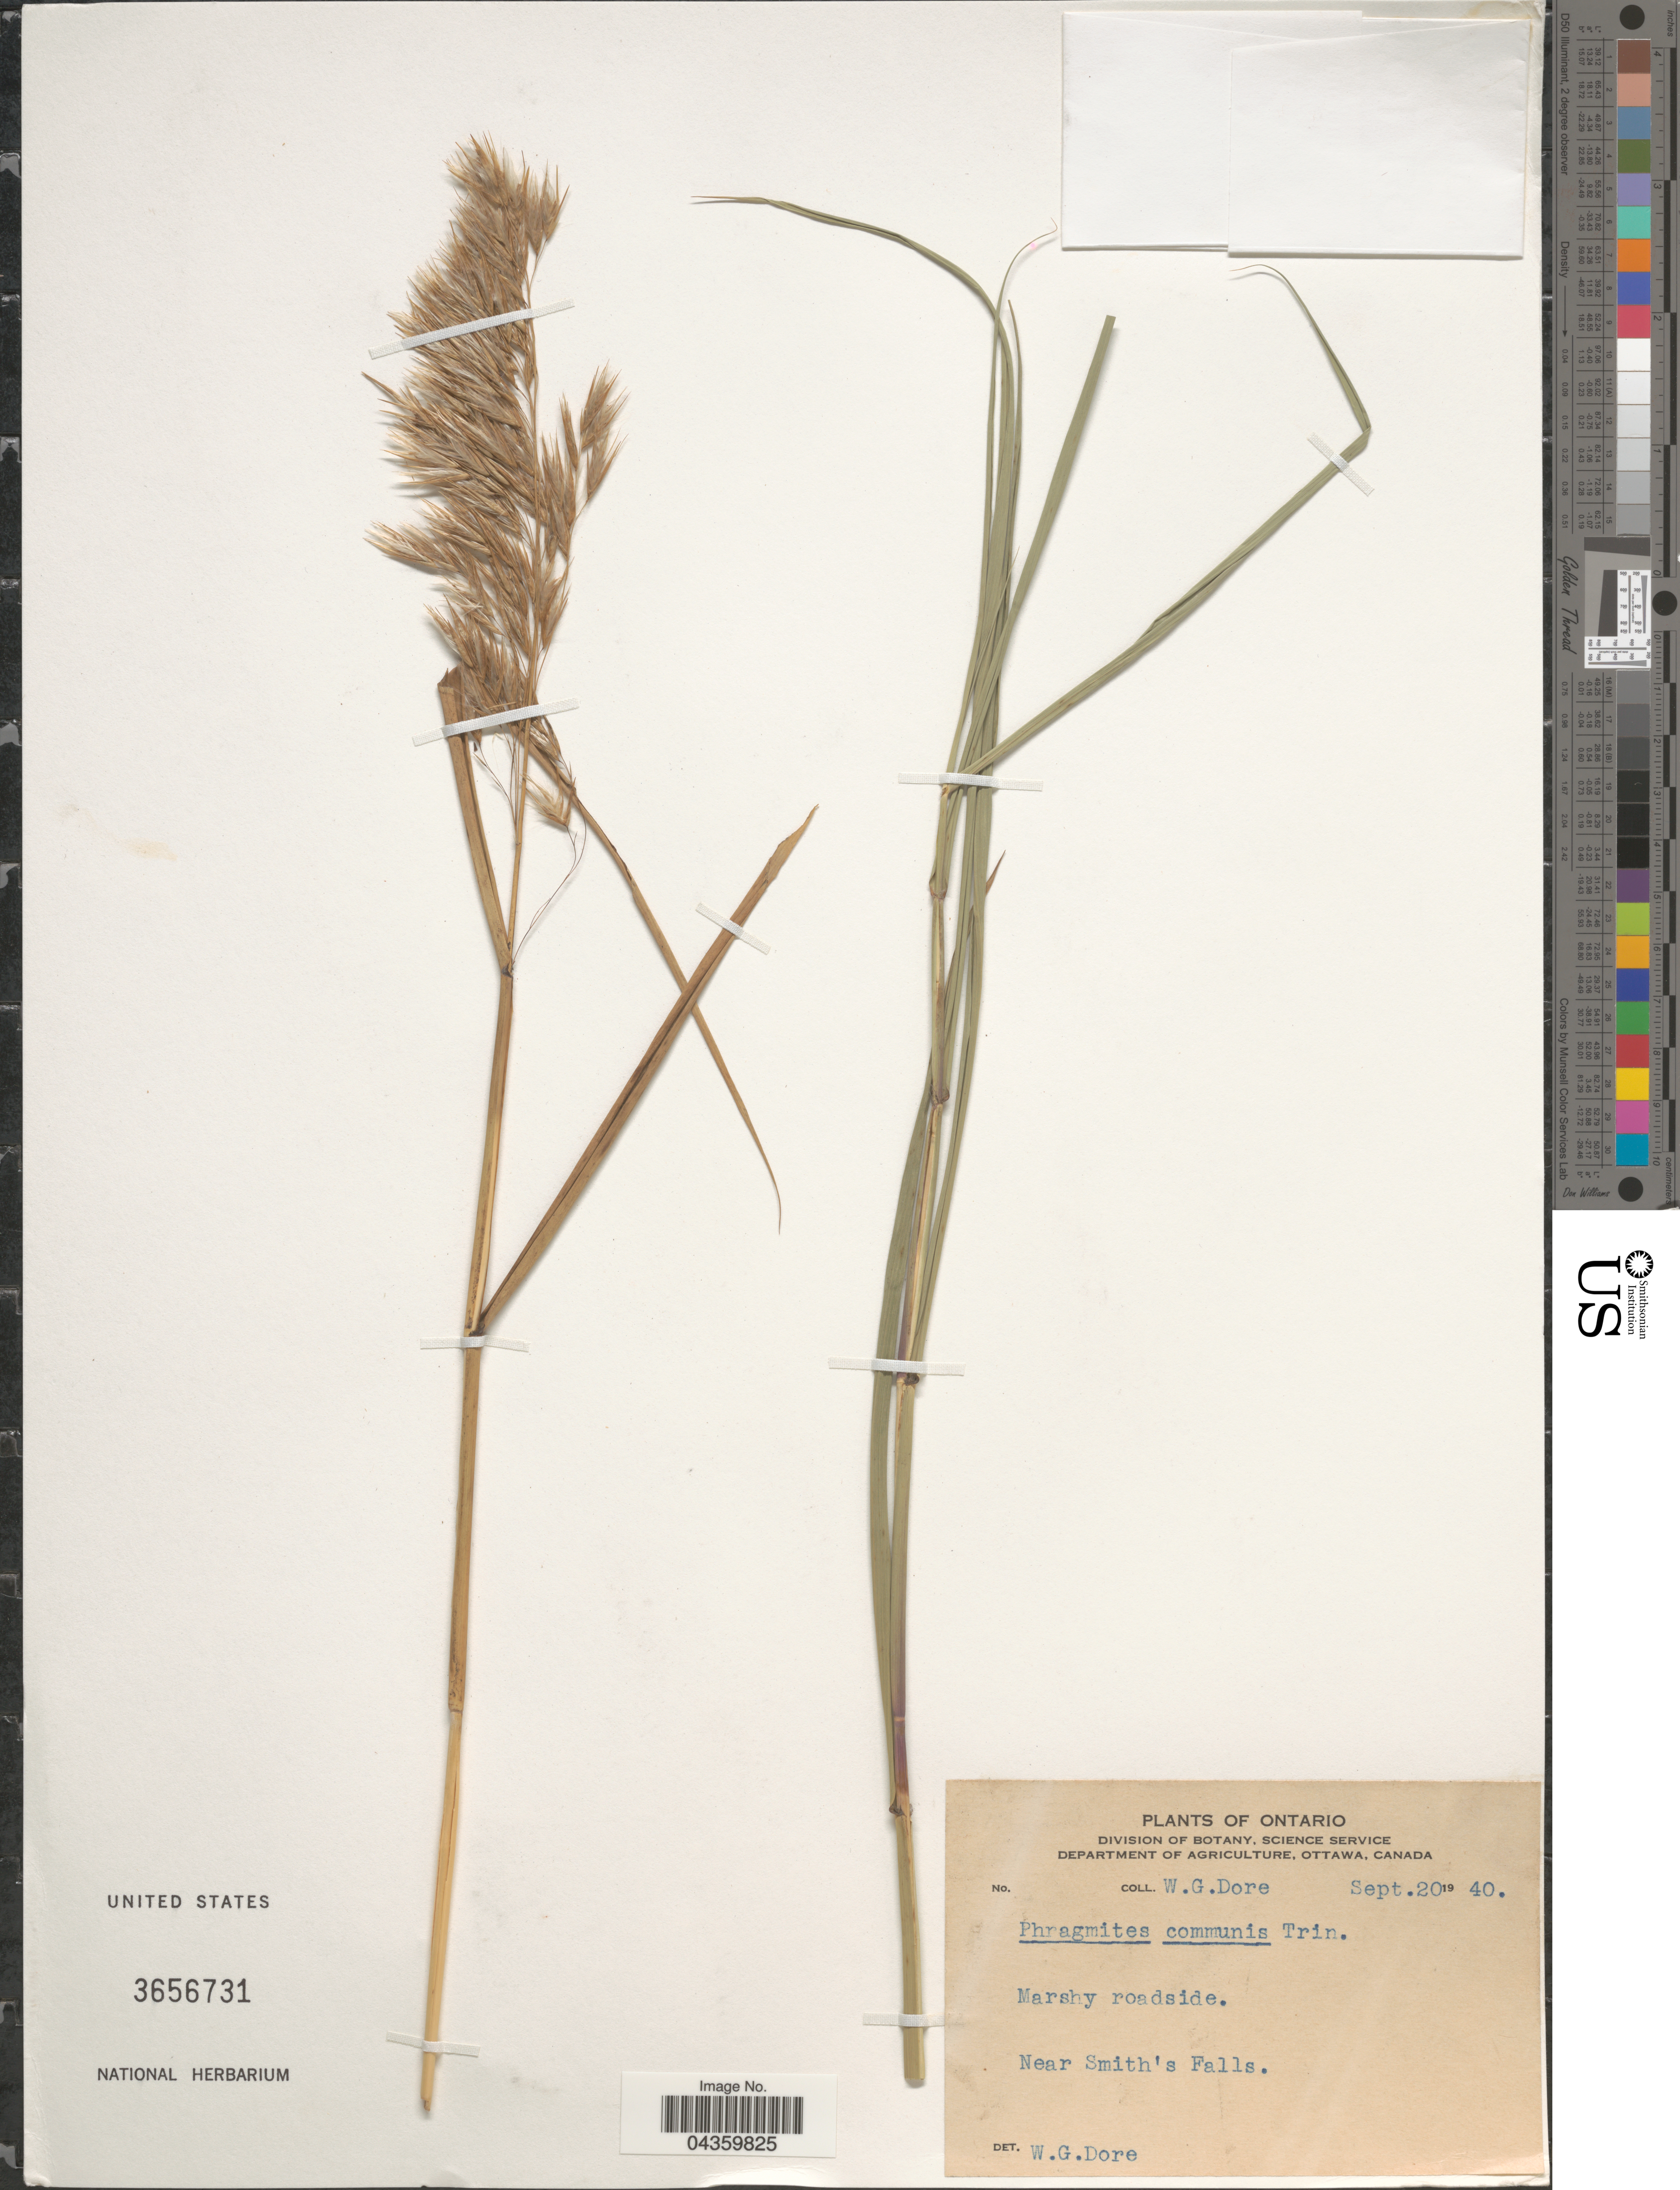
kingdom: Plantae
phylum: Tracheophyta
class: Liliopsida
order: Poales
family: Poaceae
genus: Phragmites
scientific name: Phragmites australis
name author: (Cav.) Trin. ex Steud.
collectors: W. Dore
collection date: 1940-09-20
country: Canada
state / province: Ontario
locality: Marshy roadside. Near Smith's Falls.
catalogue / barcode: US 3656731